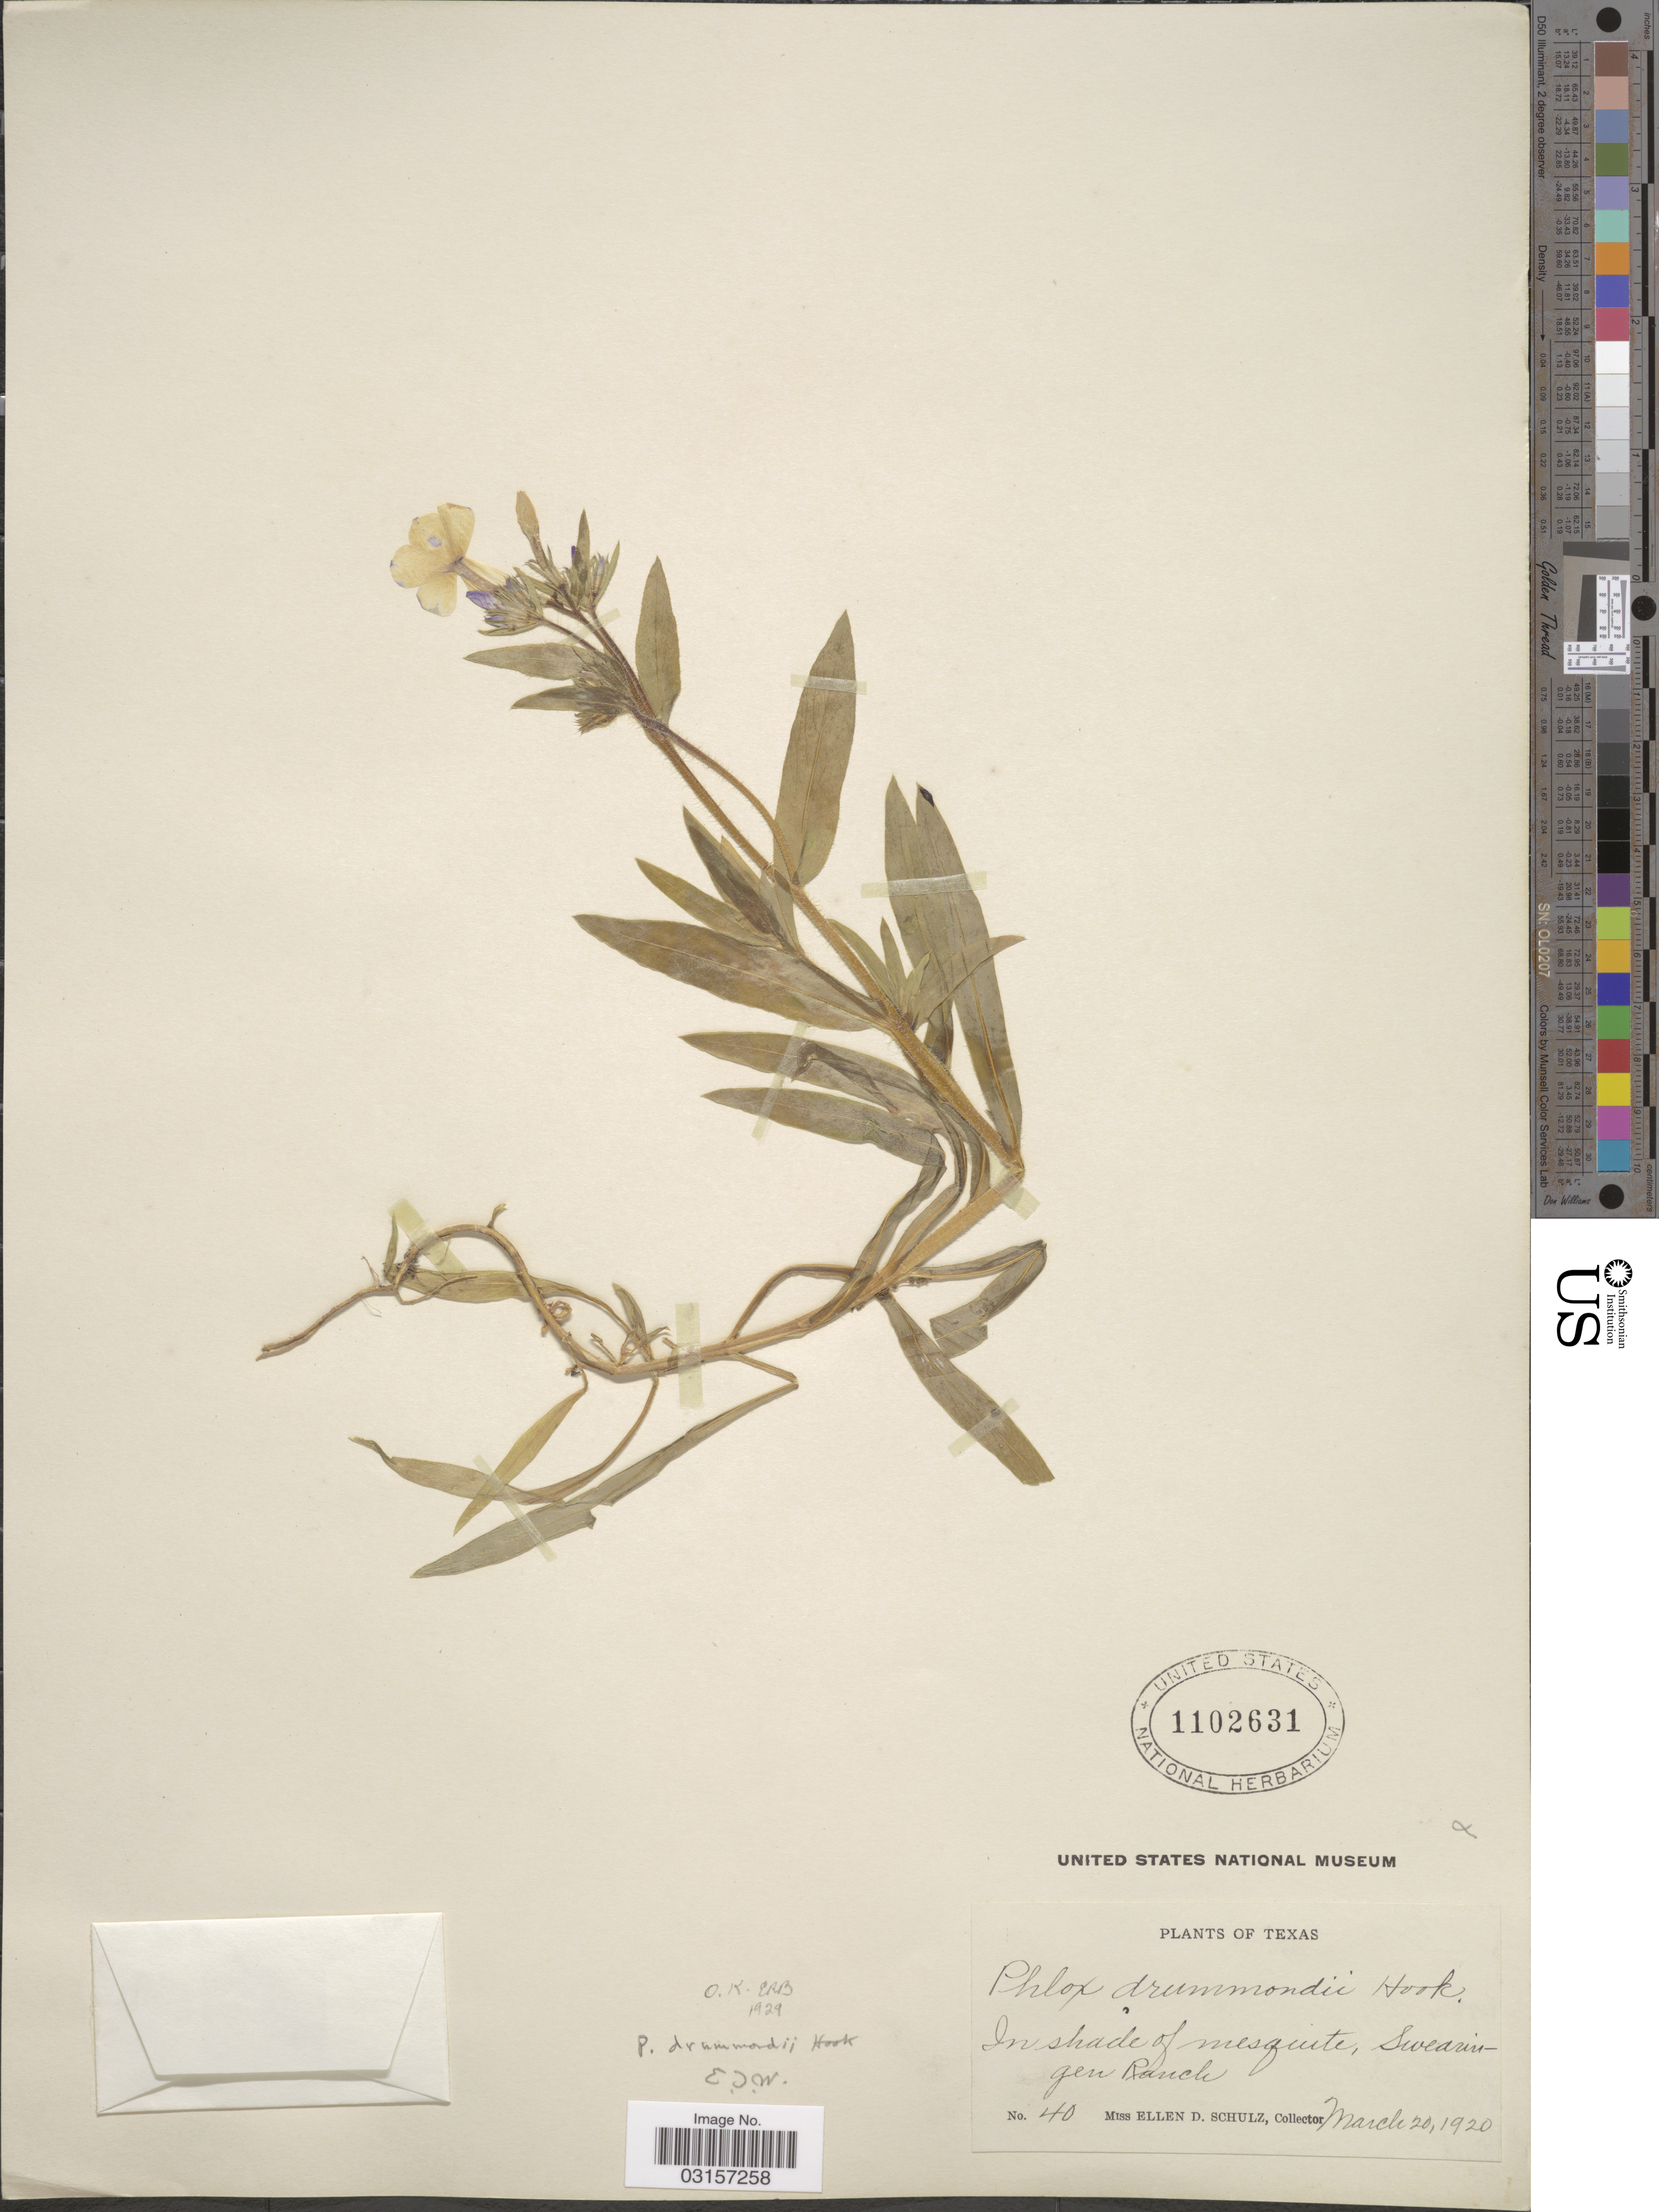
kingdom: Plantae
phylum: Tracheophyta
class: Magnoliopsida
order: Ericales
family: Polemoniaceae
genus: Phlox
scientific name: Phlox drummondii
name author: Hook.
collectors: E. D. Schulz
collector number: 40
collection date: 1920-03-20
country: United States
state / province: Texas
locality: In shade of mesquite, Swearingen Ranch.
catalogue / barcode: US 1102631